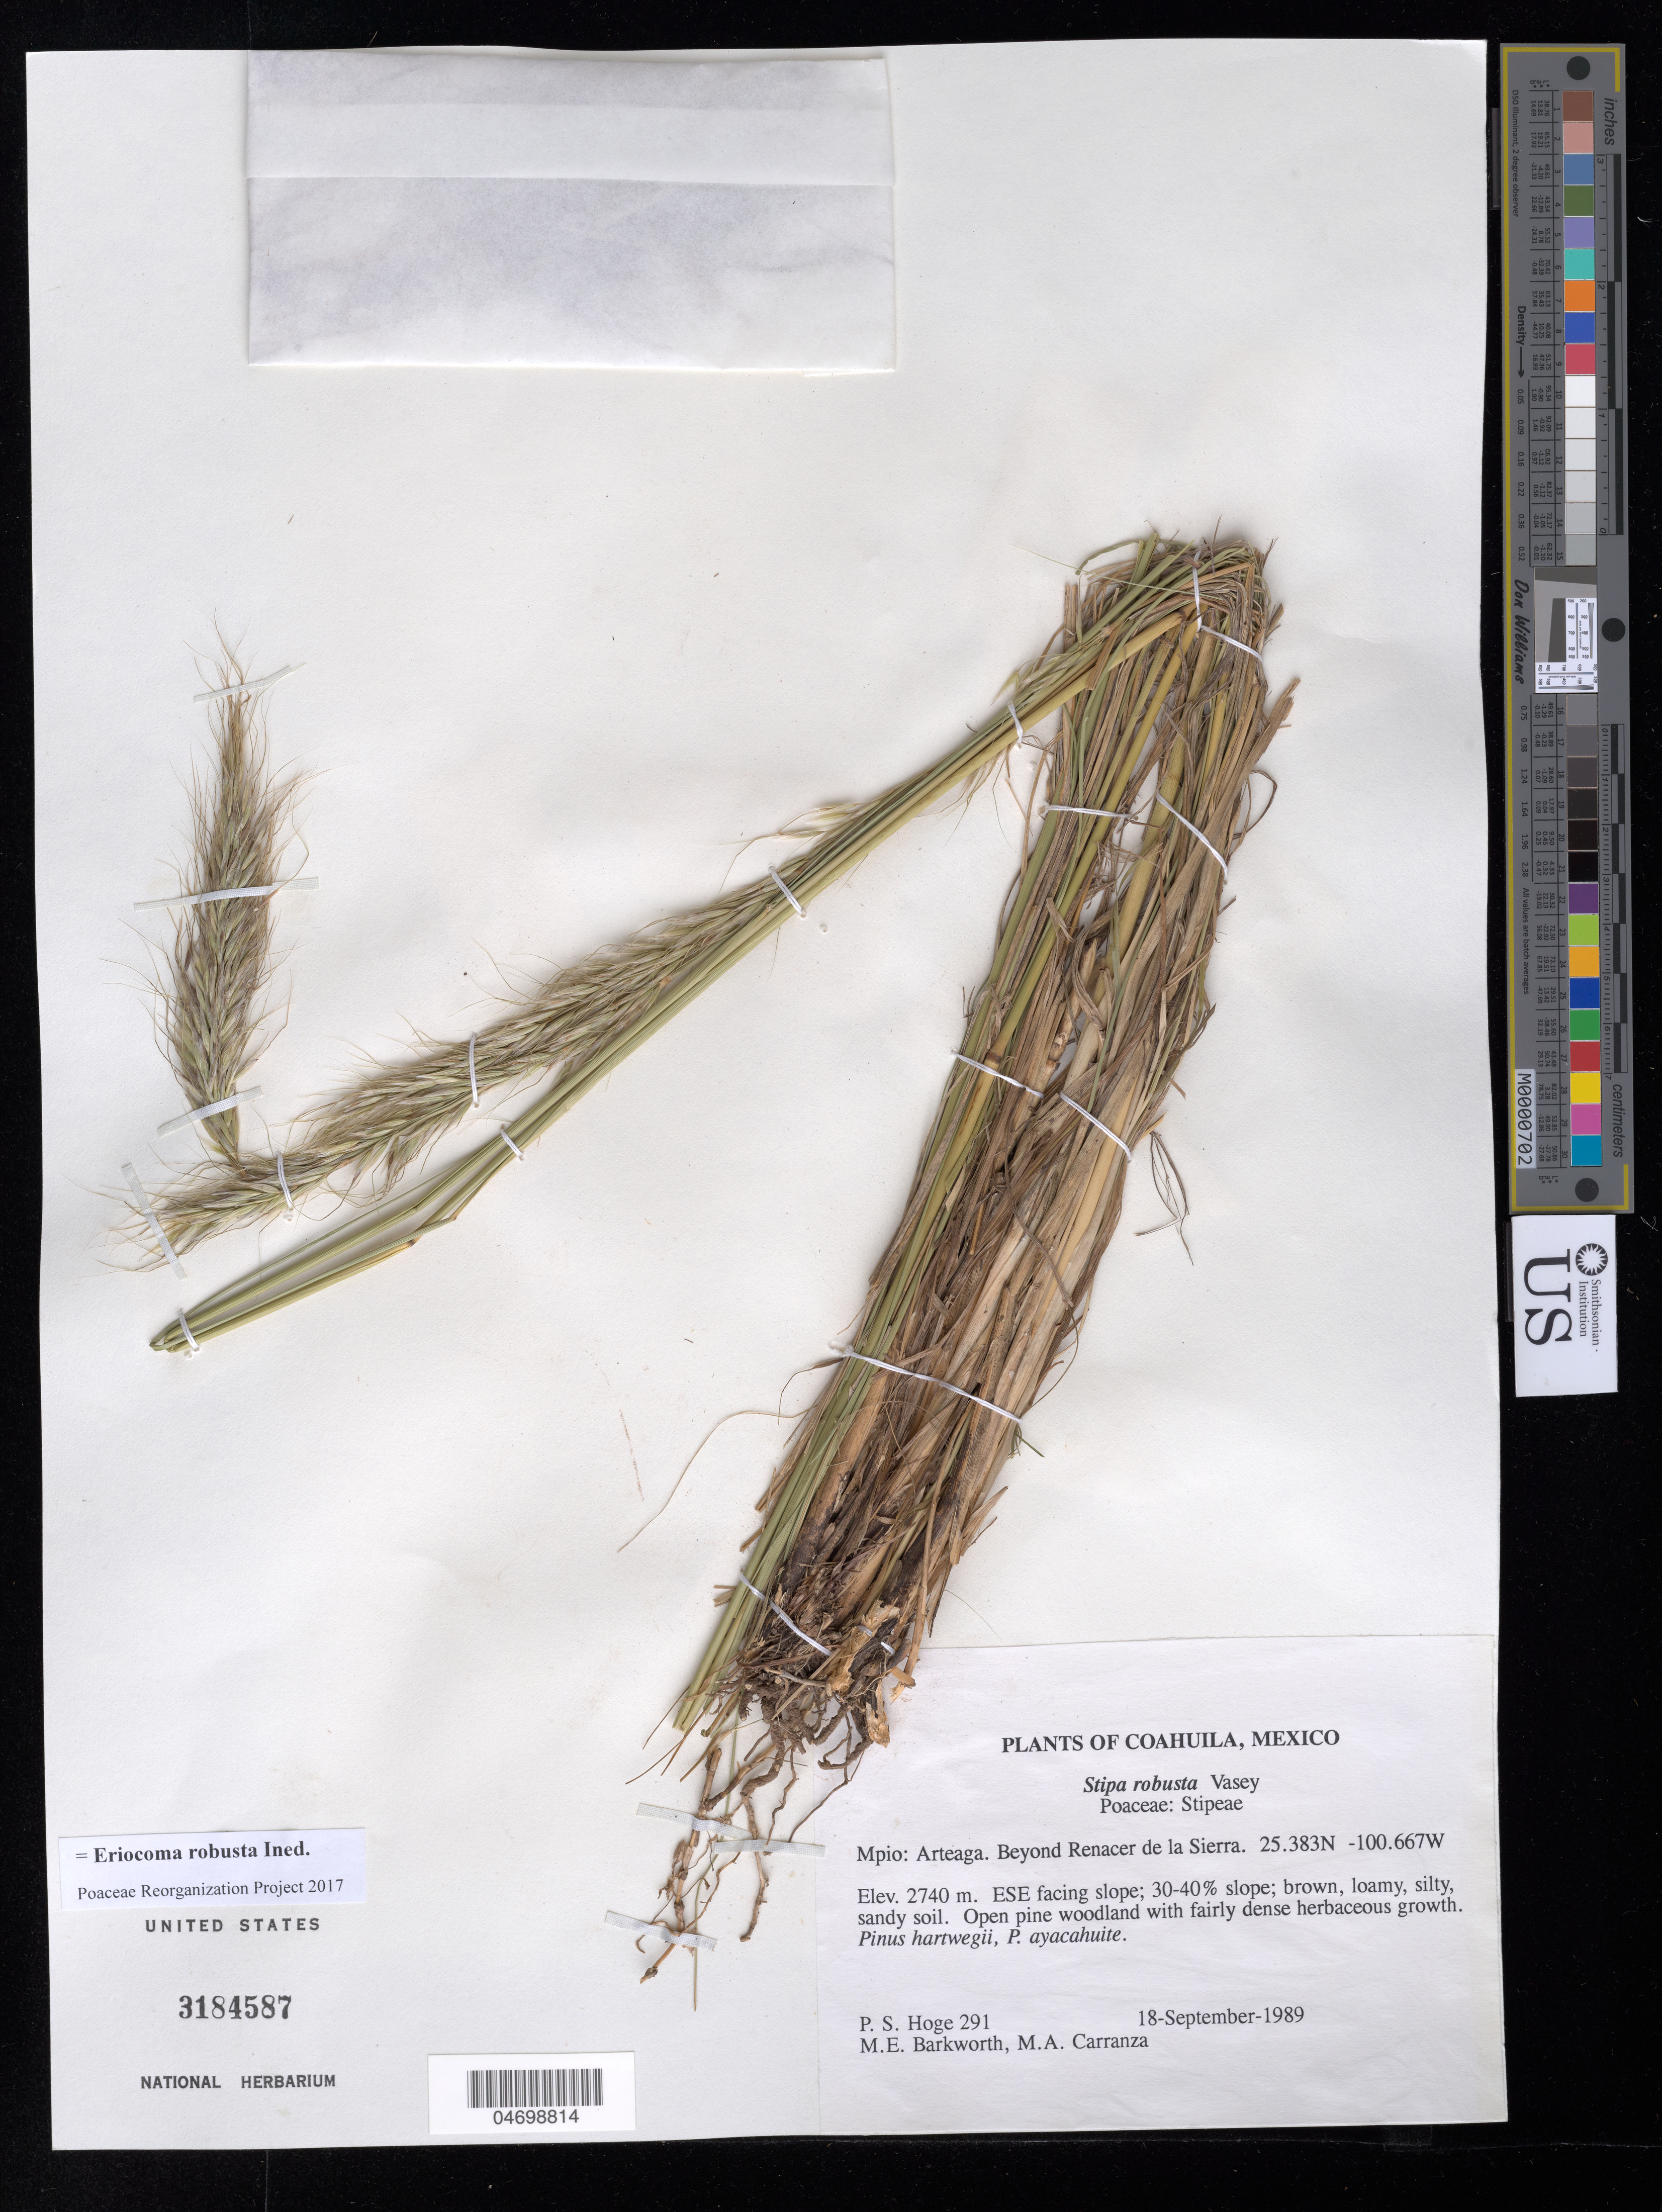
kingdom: Plantae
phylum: Tracheophyta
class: Liliopsida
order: Poales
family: Poaceae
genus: Eriocoma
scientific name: Eriocoma robusta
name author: (Vasey) Romasch.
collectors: P. S. Hoge, M. E. Barkworth & M. Carranza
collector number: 291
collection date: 1989-09-18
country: Mexico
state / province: Coahuila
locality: Mpio: Arteaga. Beyond Renacer de la Sierra.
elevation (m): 2740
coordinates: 25.383 N, -100.667W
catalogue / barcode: US 3184587